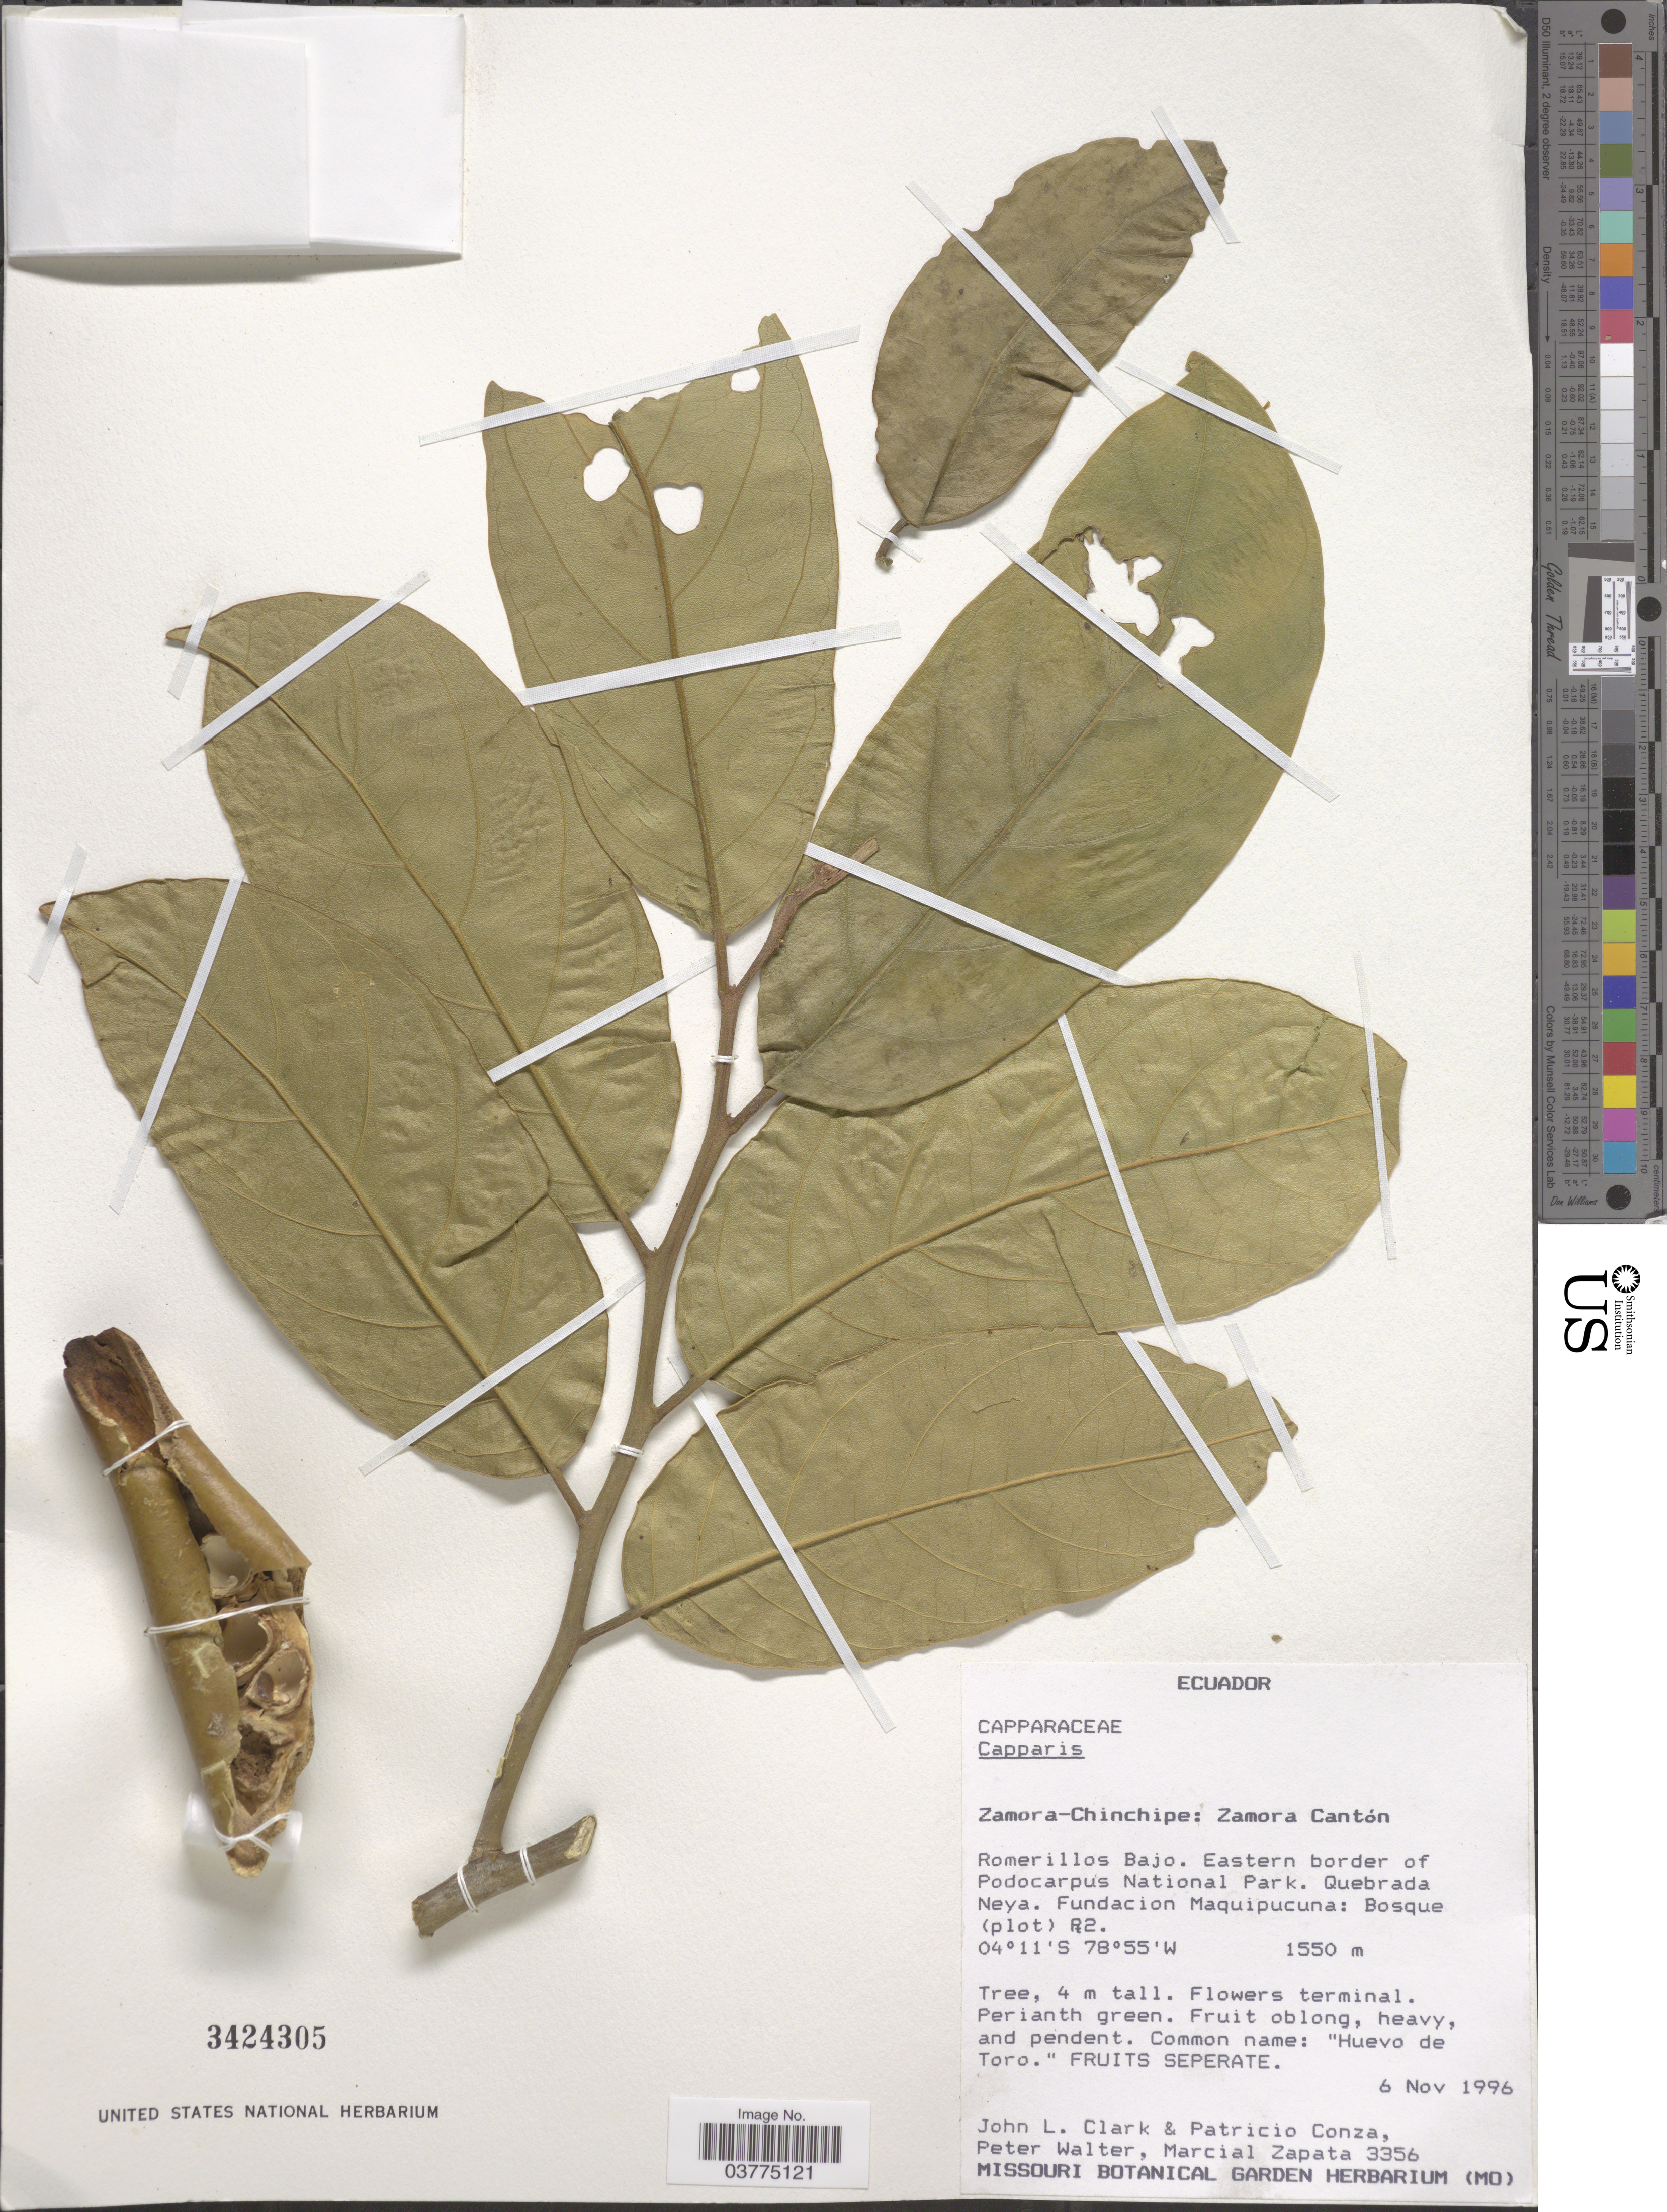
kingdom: Plantae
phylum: Tracheophyta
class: Magnoliopsida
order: Brassicales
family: Capparaceae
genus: Capparis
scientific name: Capparis sp.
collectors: J. L. Clark, P. Conza, P. Walter & M. Zapata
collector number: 3356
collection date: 1996-11-06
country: Ecuador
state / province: Zamora-Chinchipe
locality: Zamora Cantón. Romerillos Bajo. Eastern border of Podocarpus National Park. Quebrada Neya. Fundacion Maquipucuna: Bosque (plot) R2.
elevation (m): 1550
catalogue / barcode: US 3424305